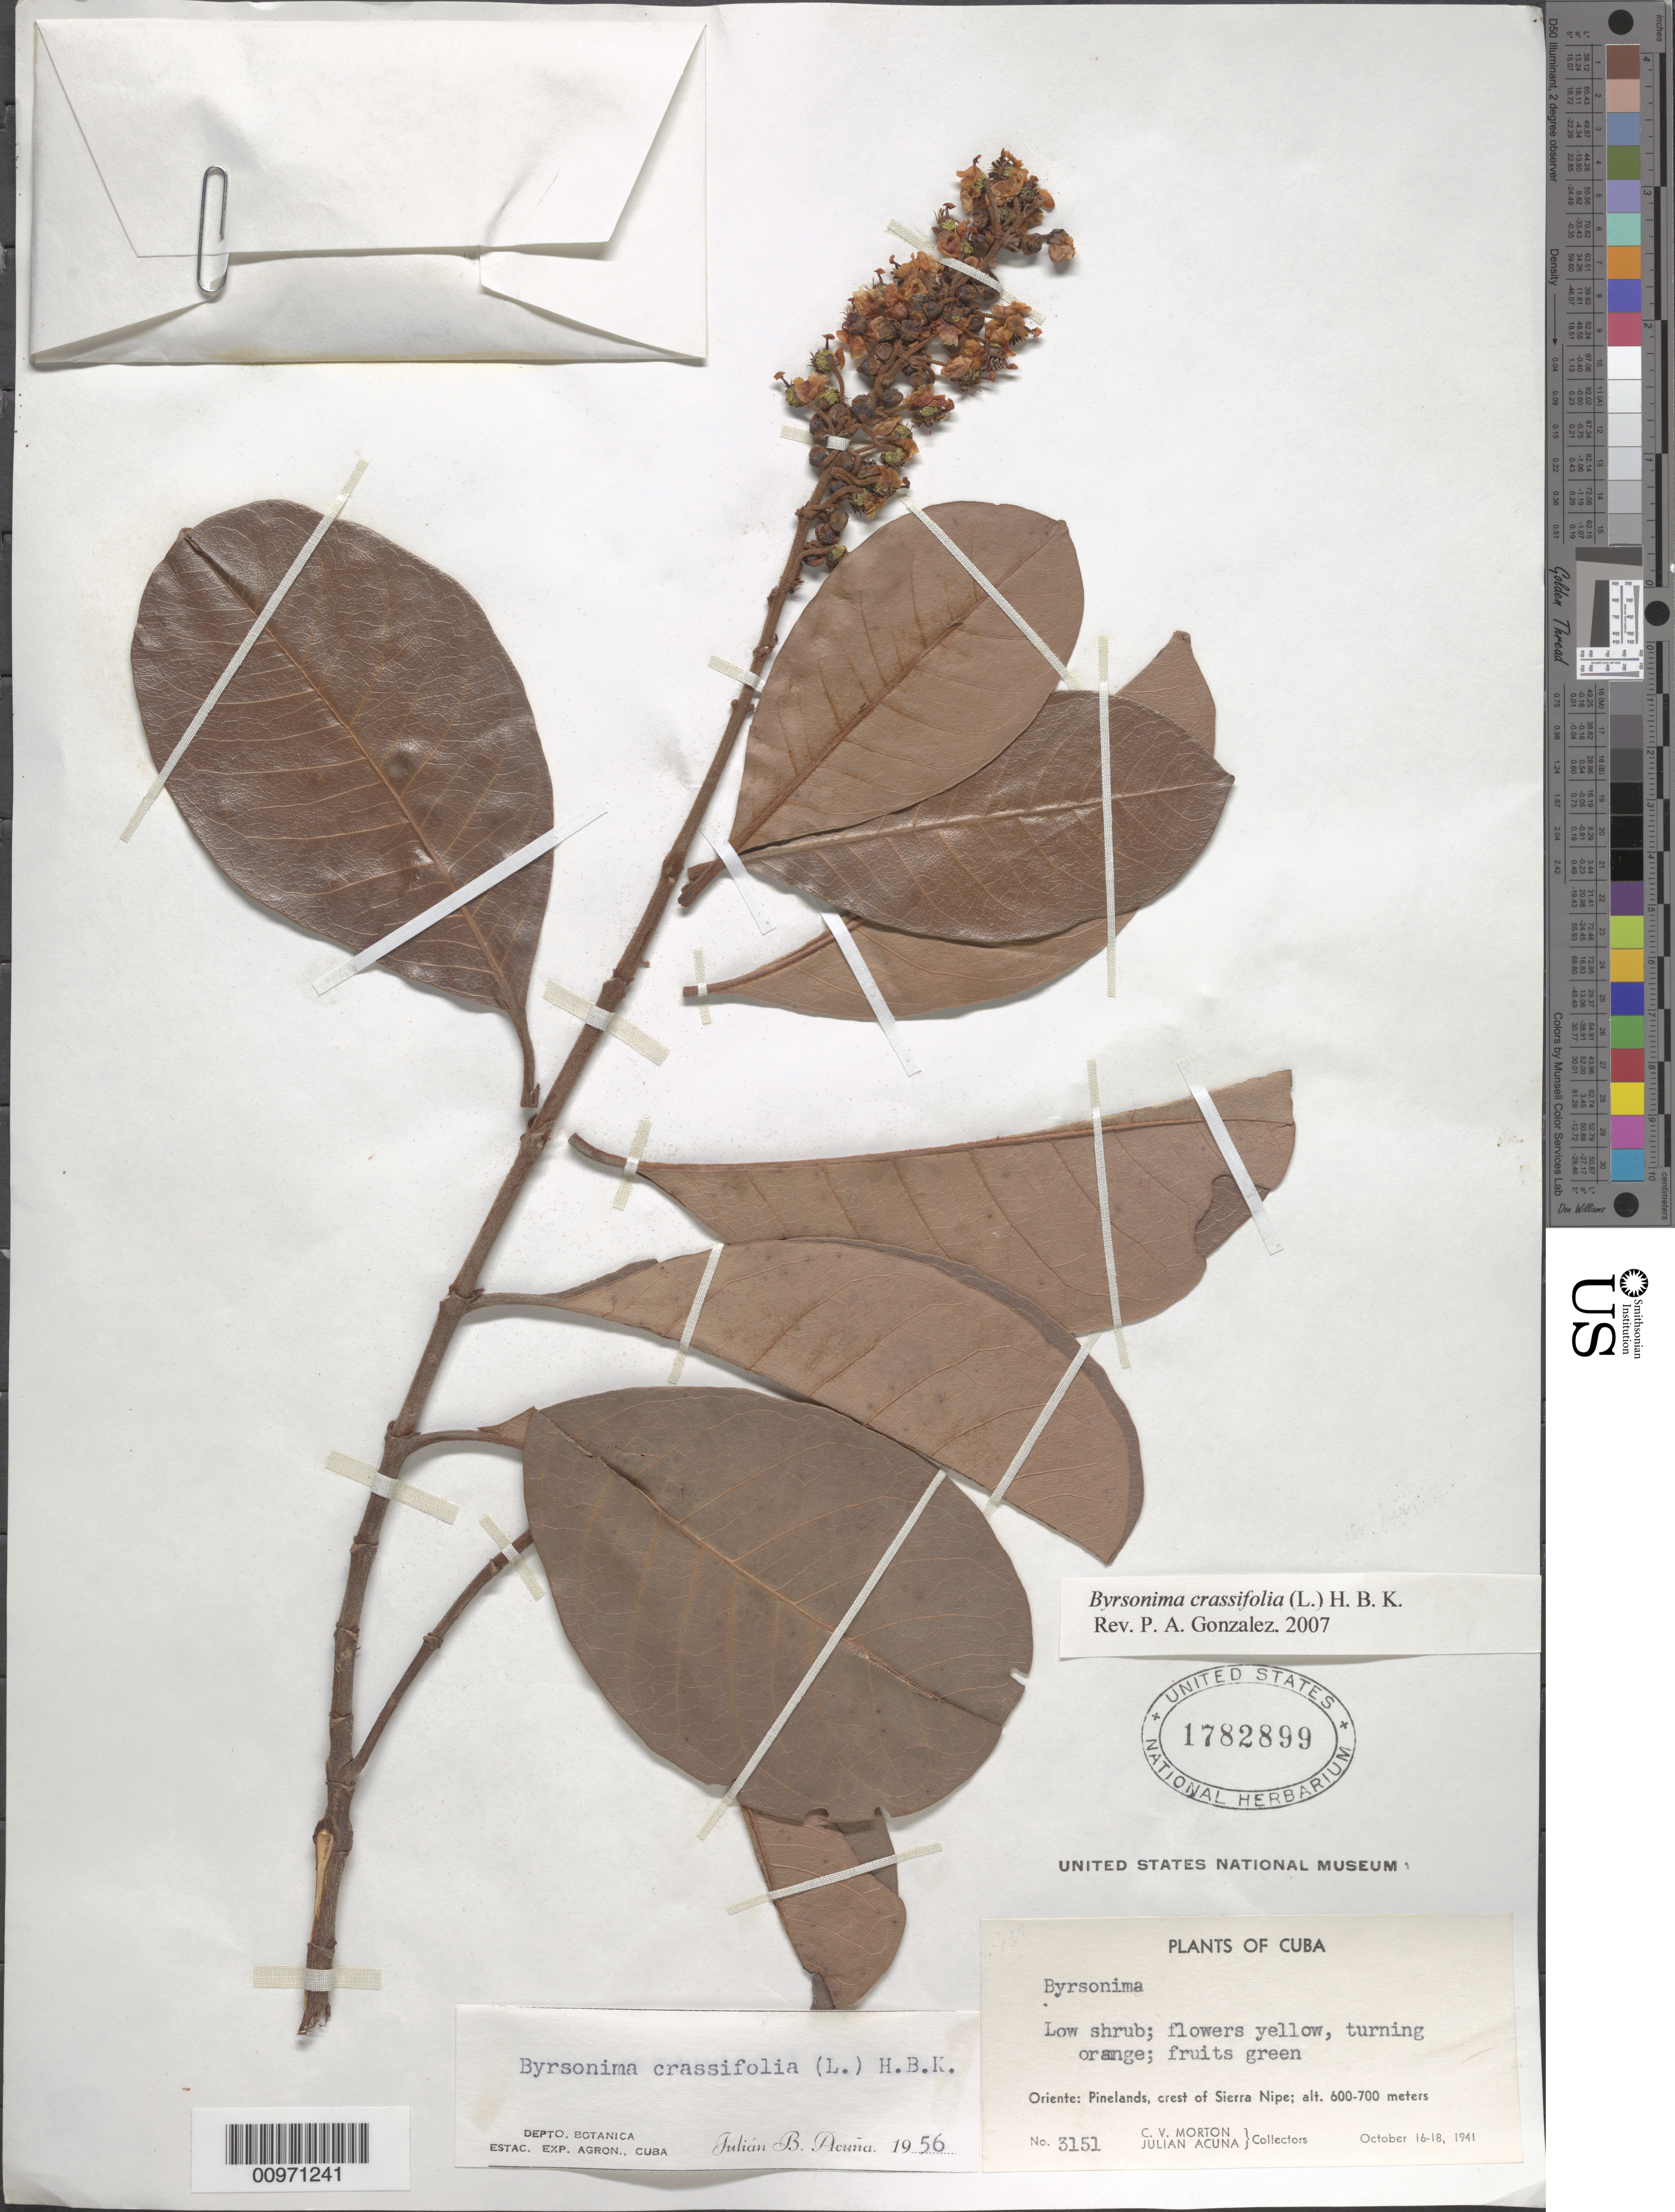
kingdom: Plantae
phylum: Tracheophyta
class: Magnoliopsida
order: Malpighiales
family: Malpighiaceae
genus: Byrsonima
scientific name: Byrsonima crassifolia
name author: (L.) Kunth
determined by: González, P. A.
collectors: C. V. Morton & J. Acuña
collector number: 3151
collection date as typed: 16 Oct 1941 to 18 Oct 1941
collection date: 1941-10-16/1941-10-18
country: Cuba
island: Cuba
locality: Oriente: crest of Sierra Nipe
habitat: Pinelands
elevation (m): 600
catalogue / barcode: US 1782899